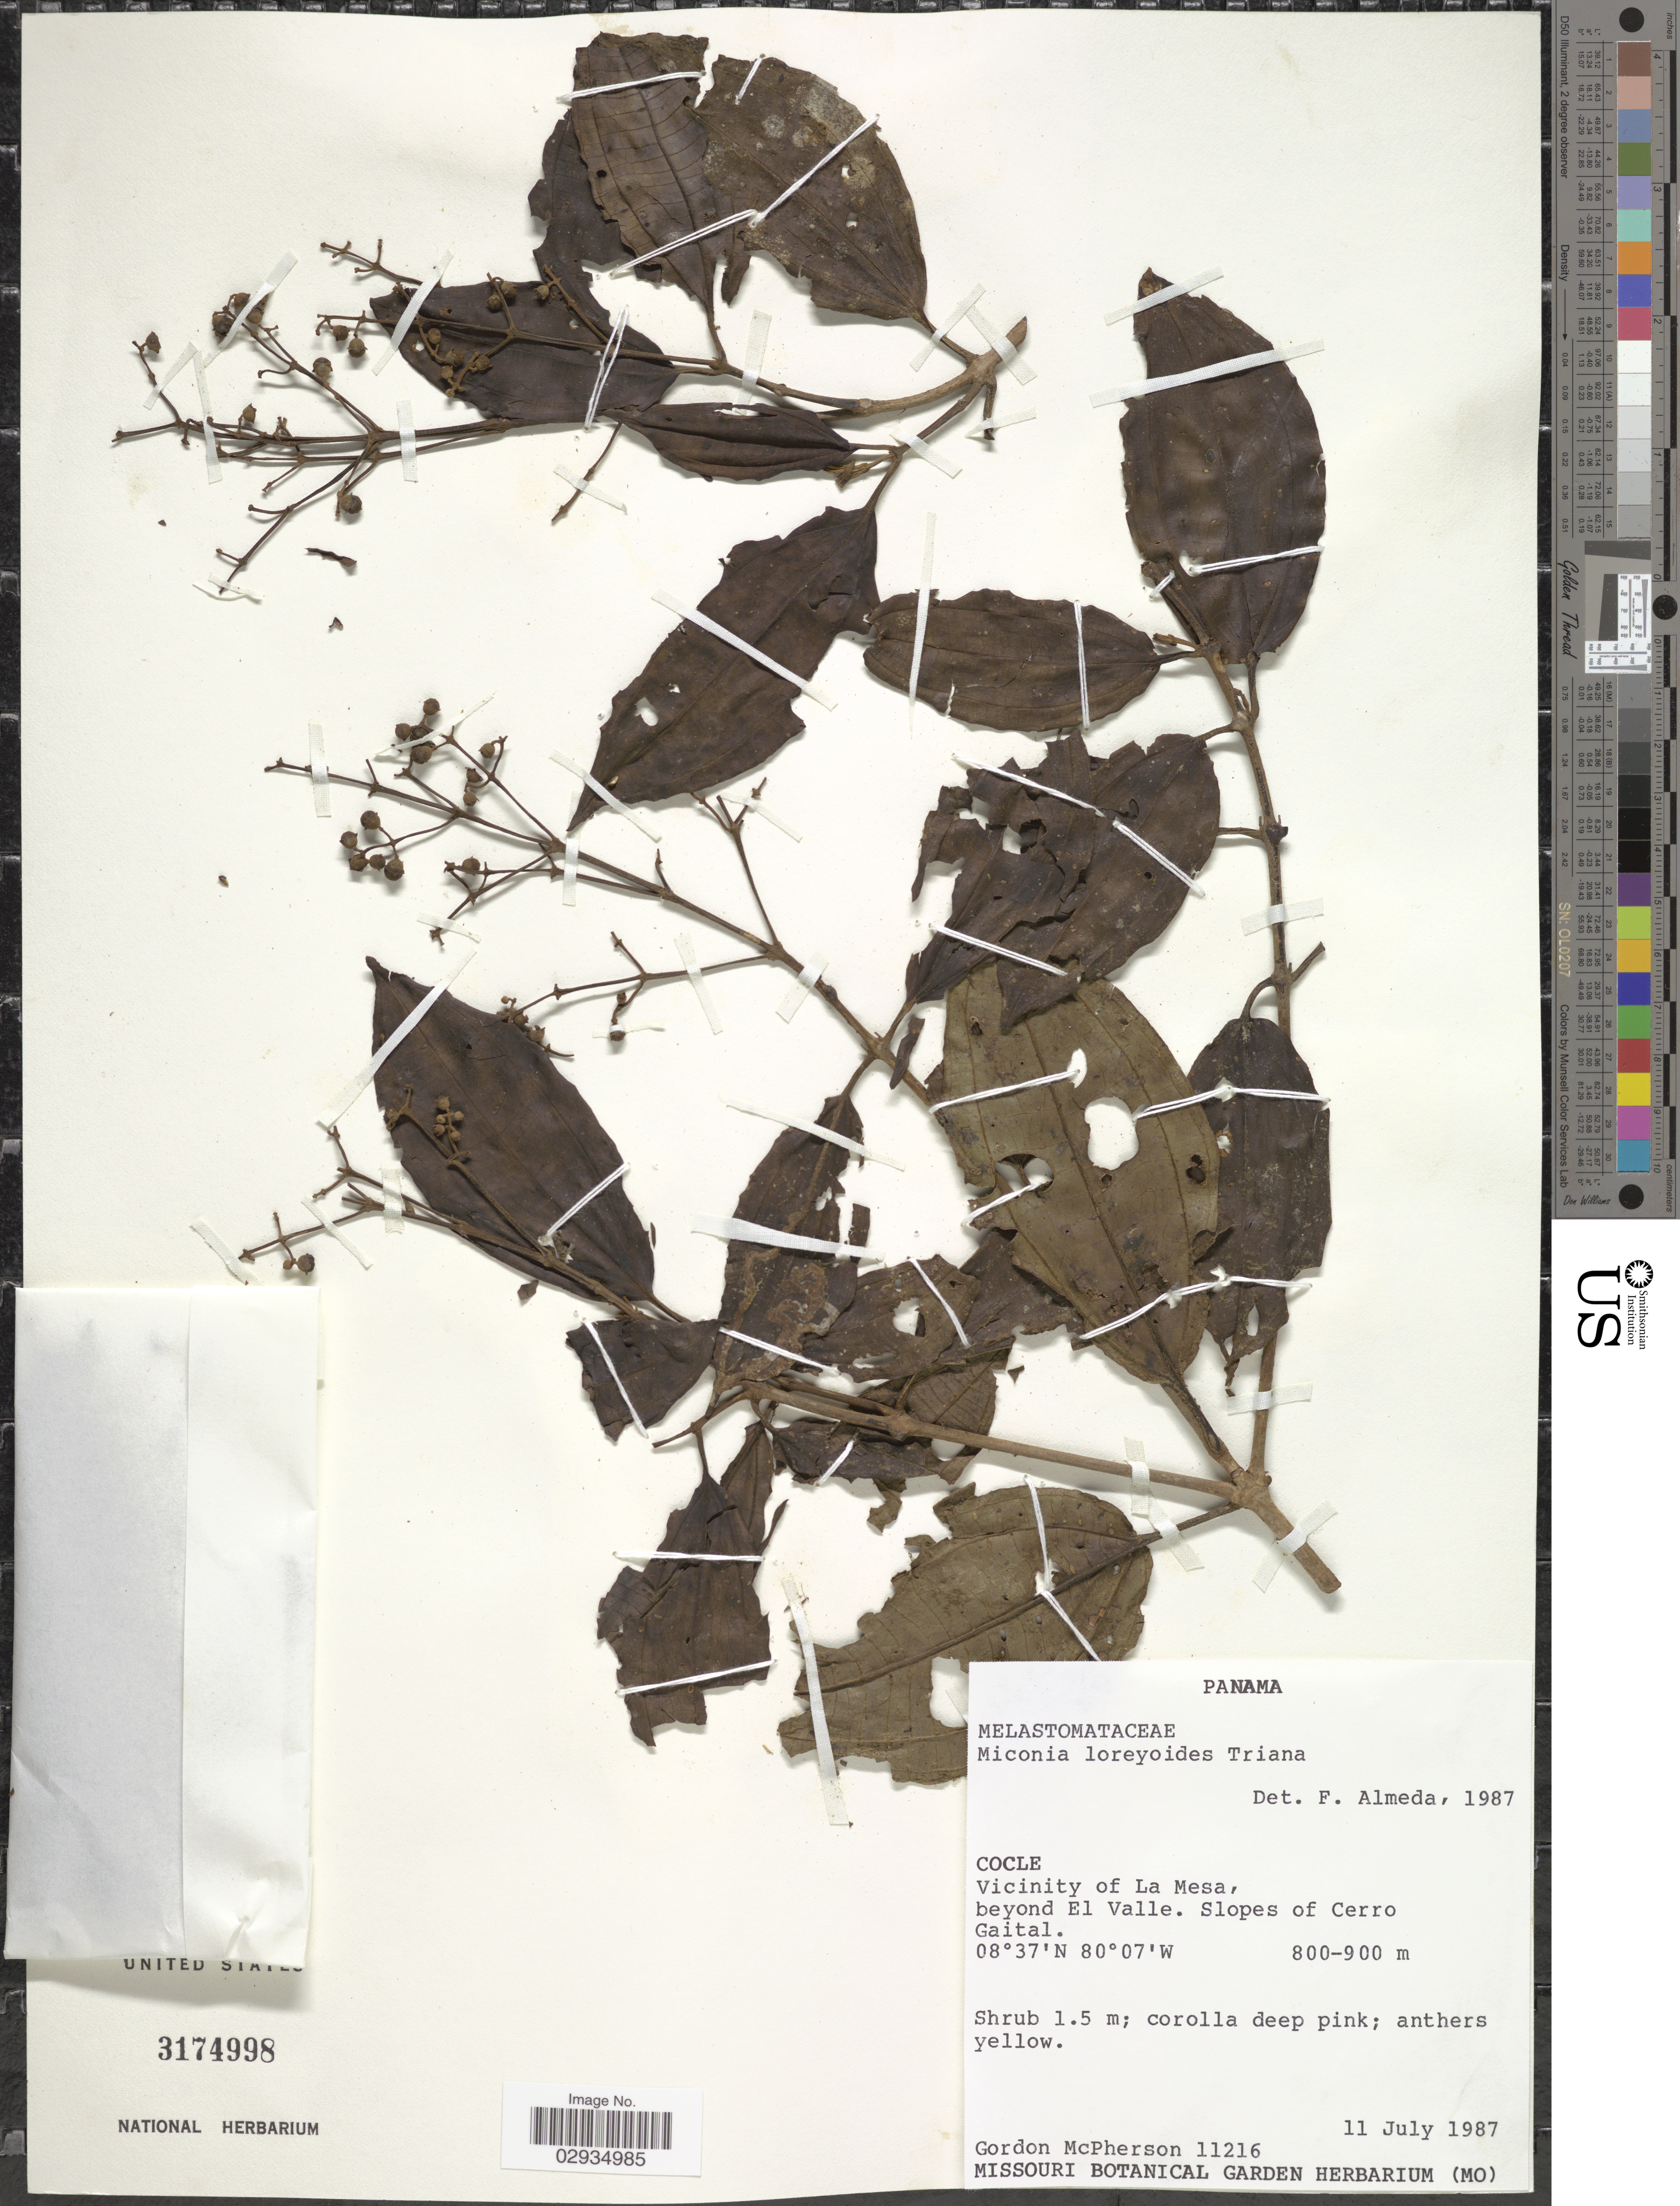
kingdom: Plantae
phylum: Tracheophyta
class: Magnoliopsida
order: Myrtales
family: Melastomataceae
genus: Miconia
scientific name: Miconia loreyoides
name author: Triana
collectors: G. D. McPherson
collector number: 11216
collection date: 1987-07-11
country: Panama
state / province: Coclé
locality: Vicinity of La Mesa, beyond El Valle. Slopes of Cerro Gaital.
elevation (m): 800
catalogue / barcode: US 3174998